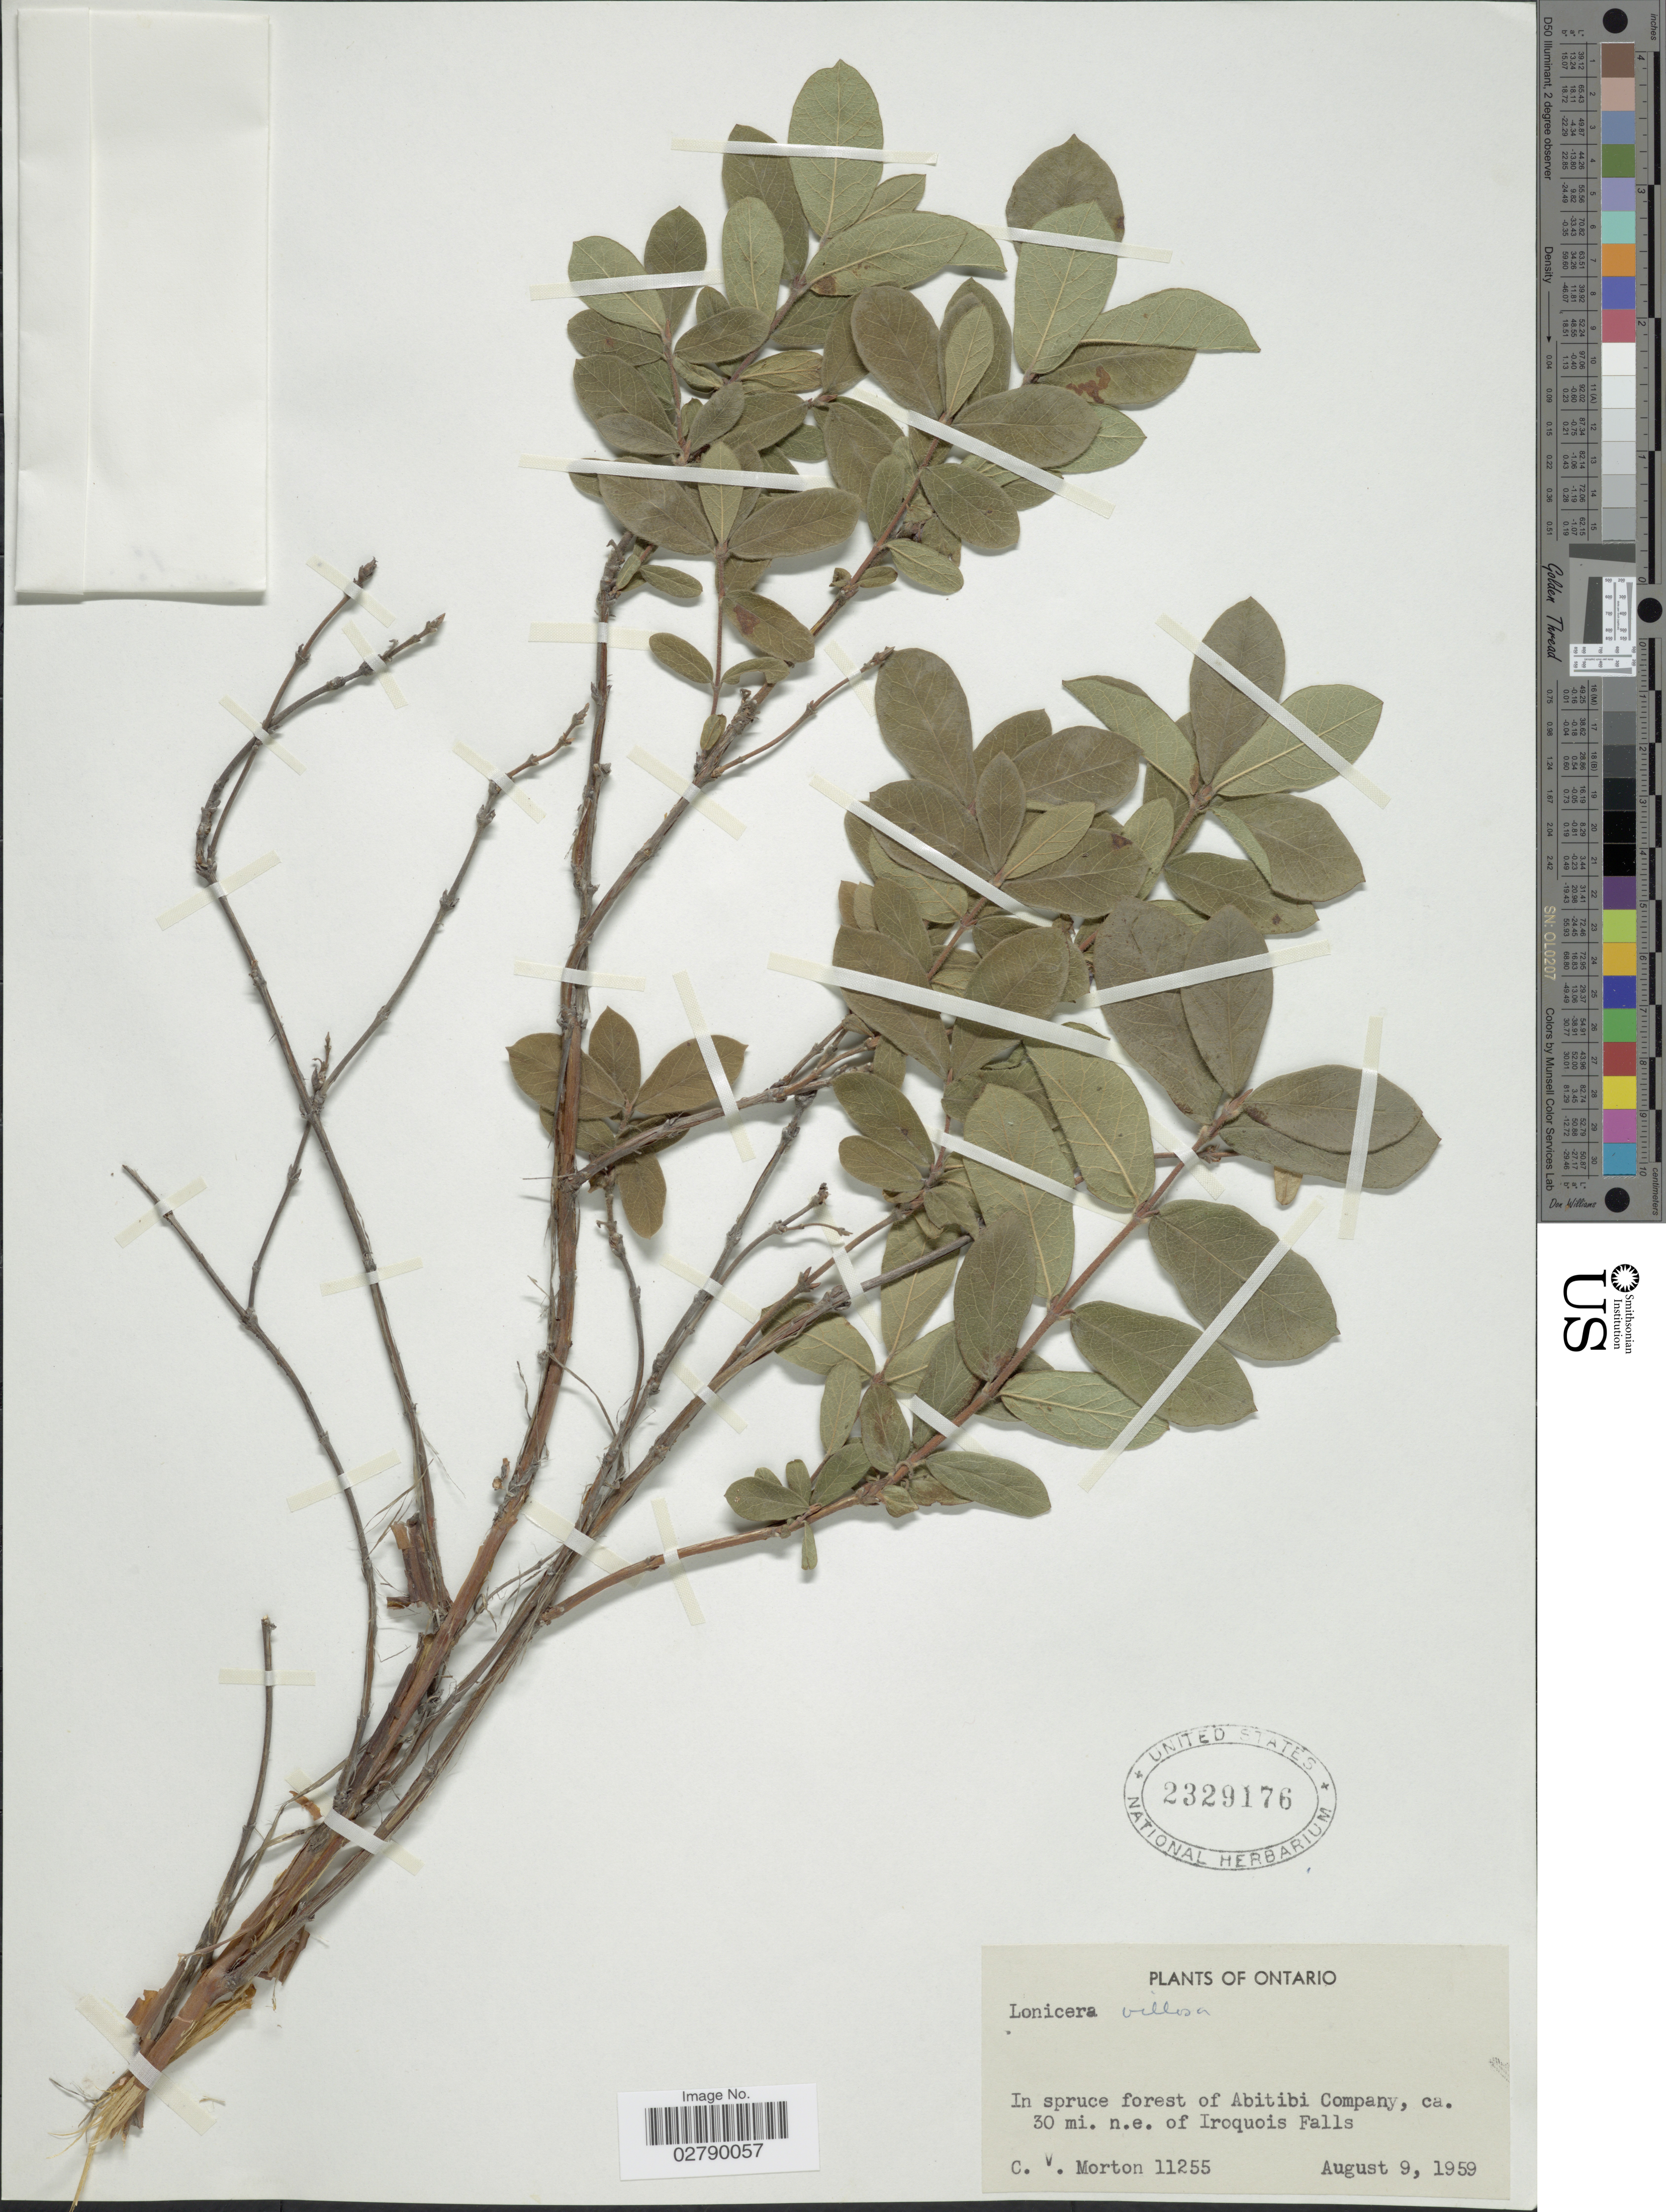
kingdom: Plantae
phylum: Tracheophyta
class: Magnoliopsida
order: Dipsacales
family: Caprifoliaceae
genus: Lonicera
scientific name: Lonicera villosa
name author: (Michx.) Roem. & Schult.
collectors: C. V. Morton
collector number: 11255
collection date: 1959-08-09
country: Canada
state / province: Ontario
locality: In spruce forest of Abitibi Company, ca. 30 mi. n.e. of Iroquois Falls.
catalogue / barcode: US 2329176